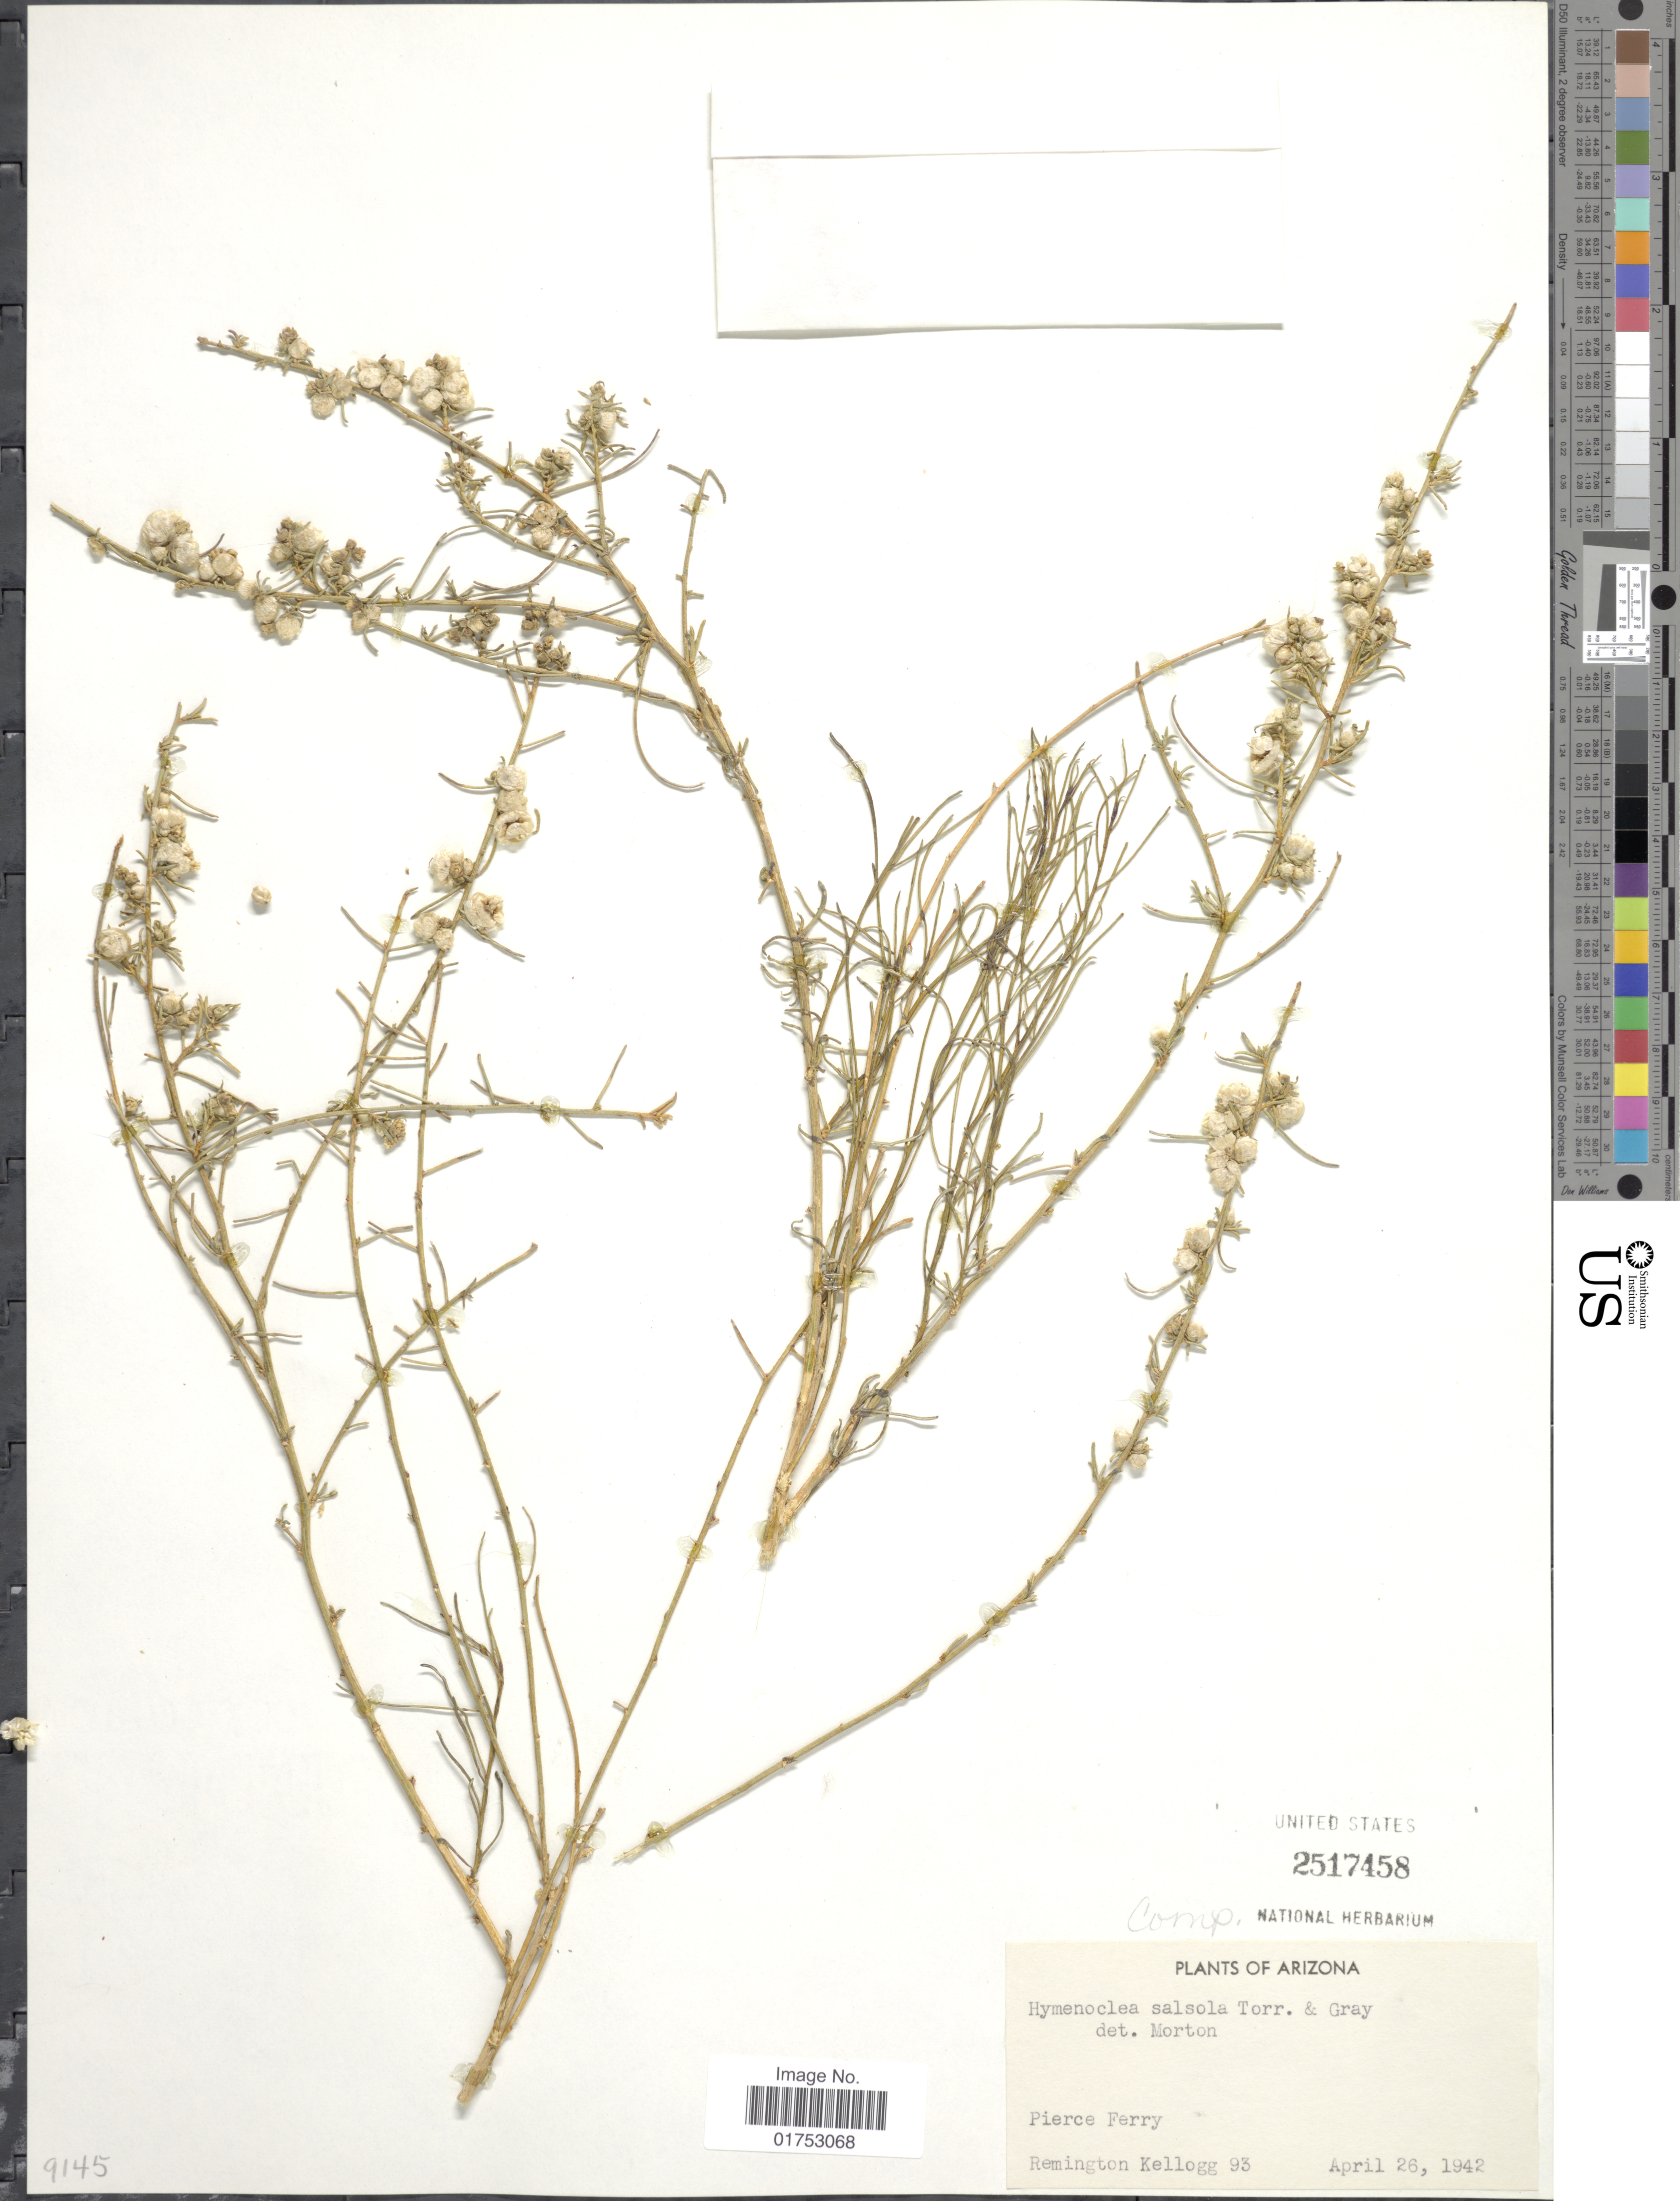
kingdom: Plantae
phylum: Tracheophyta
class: Magnoliopsida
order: Asterales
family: Asteraceae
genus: Hymenoclea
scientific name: Hymenoclea salsola var. fasciculata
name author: (A. Nelson) K.M. Peterson & W.W.Payne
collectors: R. Kellogg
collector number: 93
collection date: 1942-04-26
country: United States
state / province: Arizona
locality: Pierce Ferry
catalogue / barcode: US 2517458